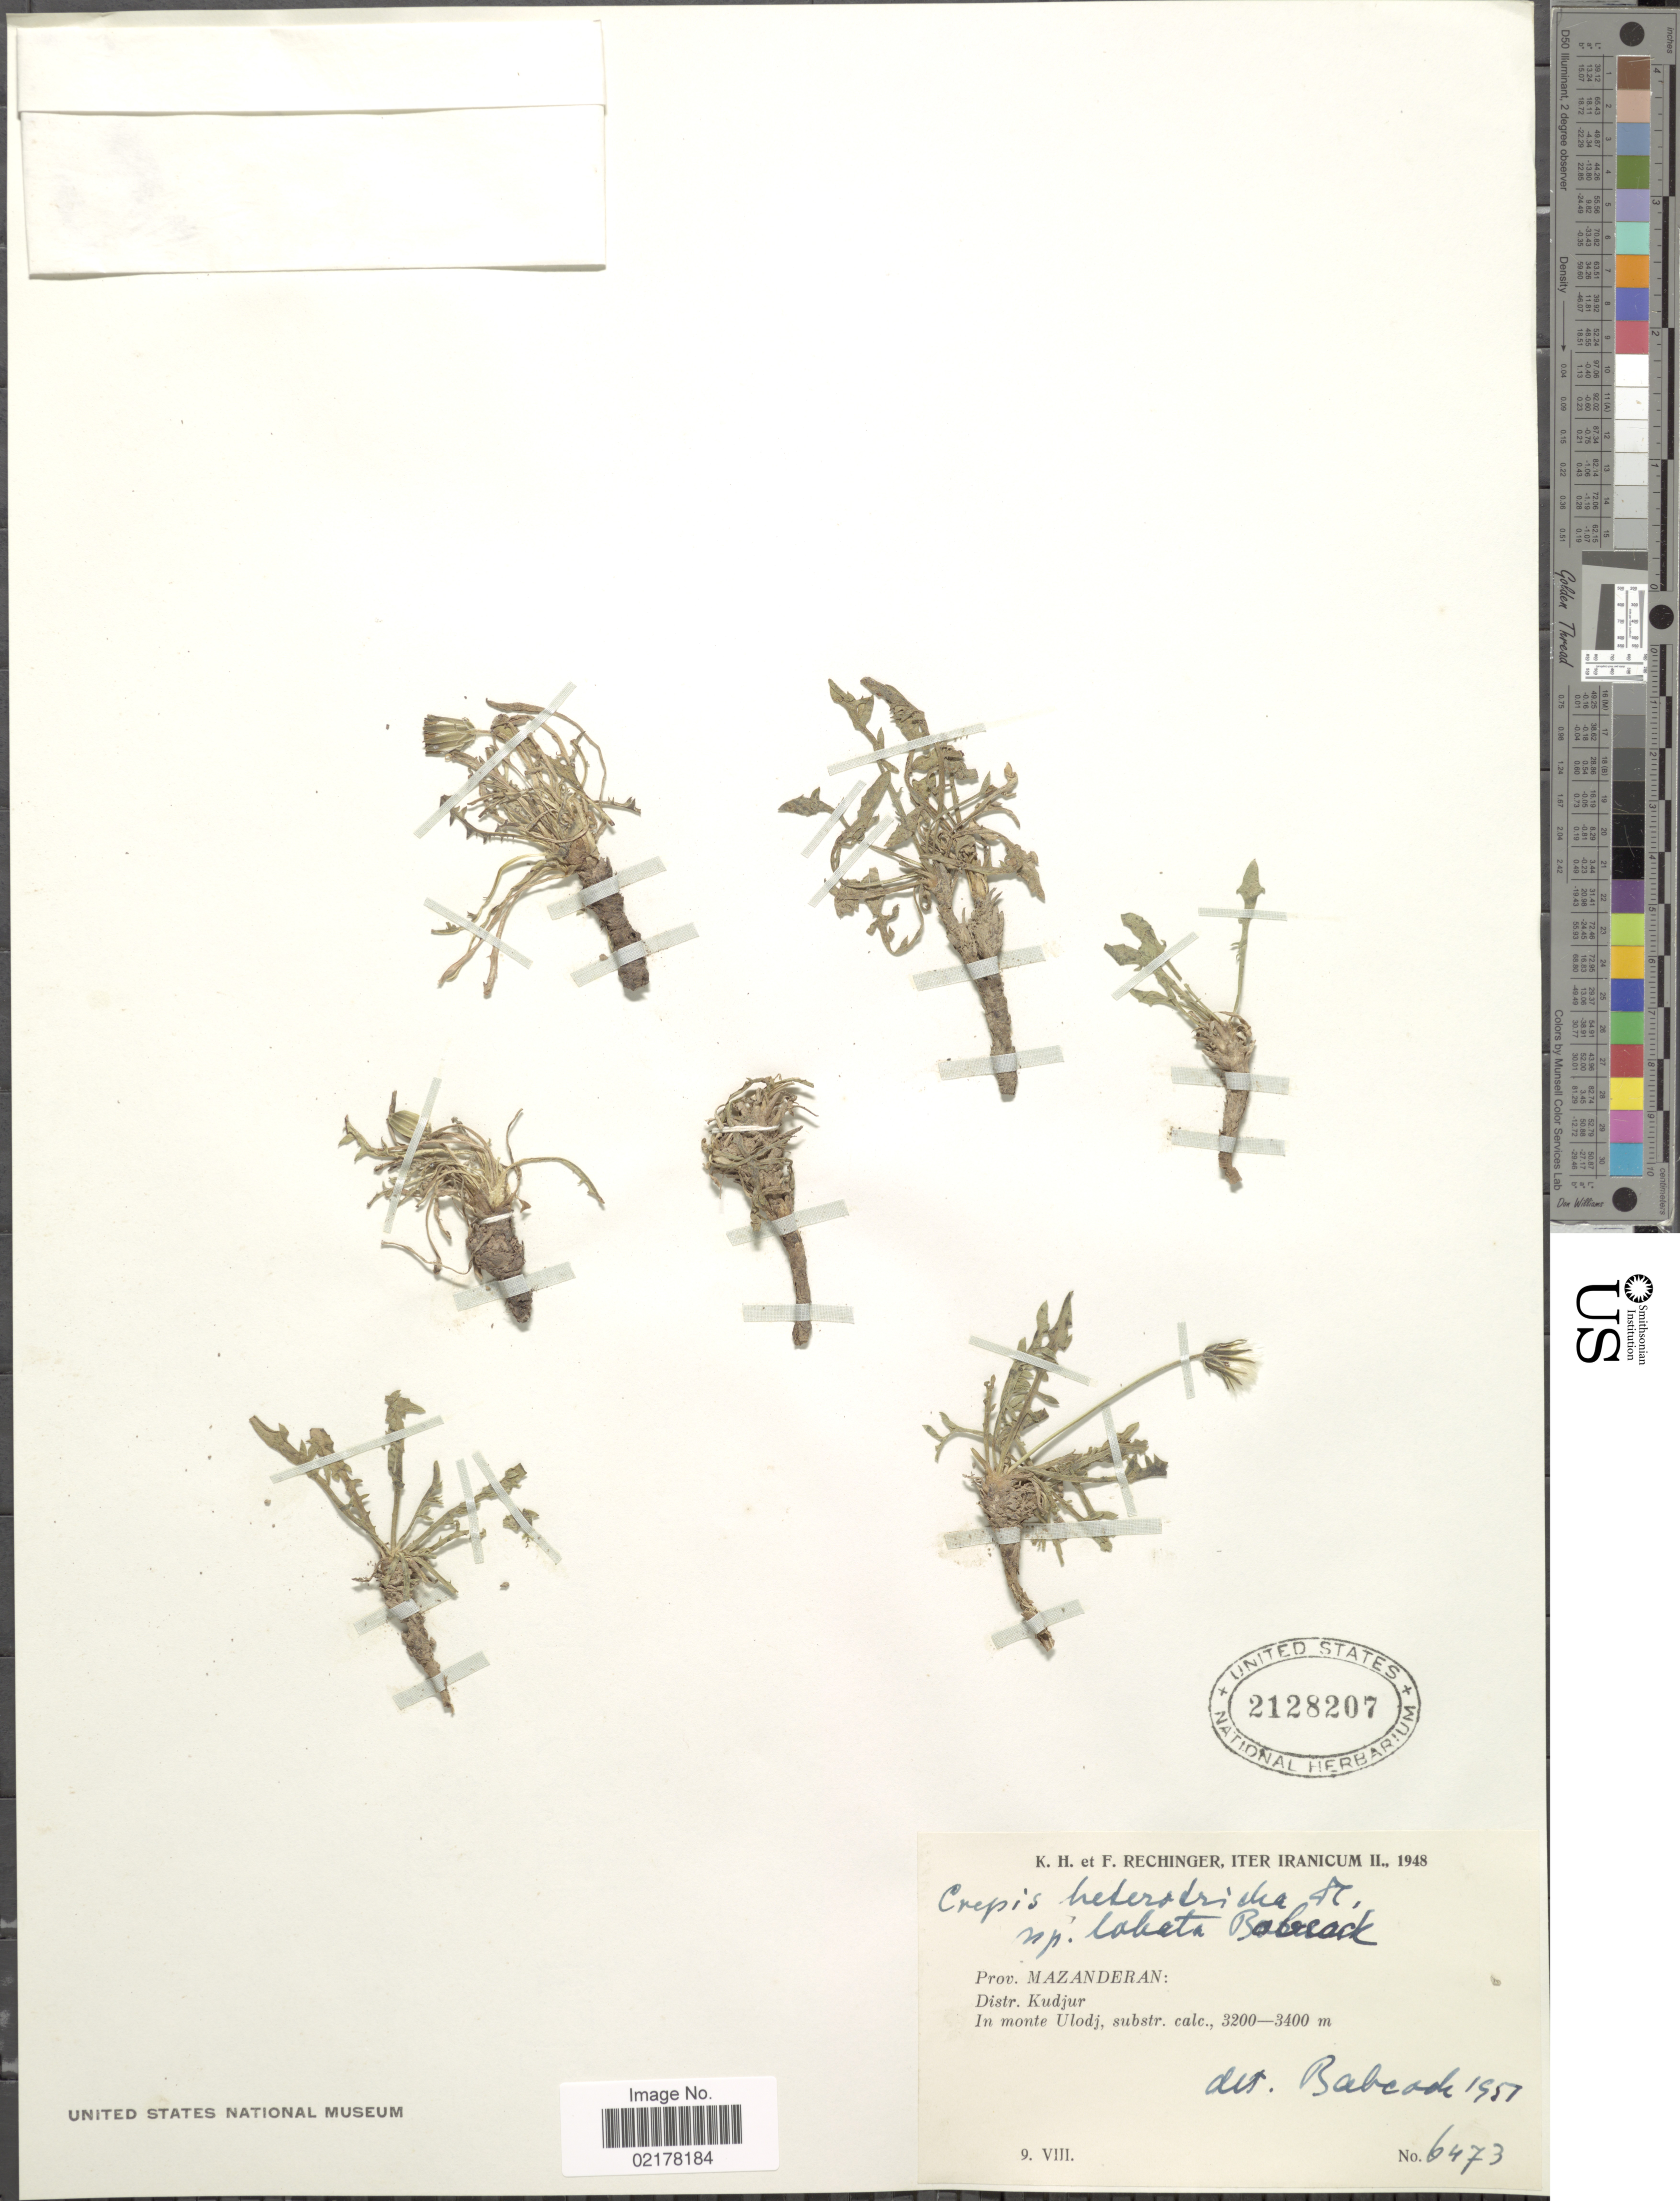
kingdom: Plantae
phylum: Tracheophyta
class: Magnoliopsida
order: Asterales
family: Asteraceae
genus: Crepis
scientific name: Crepis heterotricha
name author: Froel.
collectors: K. H. Rechinger & F. Rechinger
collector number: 6473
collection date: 1948-08-09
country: Iran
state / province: Mazandaran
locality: Distr. Kudjur. In monte Ulodj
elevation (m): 3200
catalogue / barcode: US 2128207